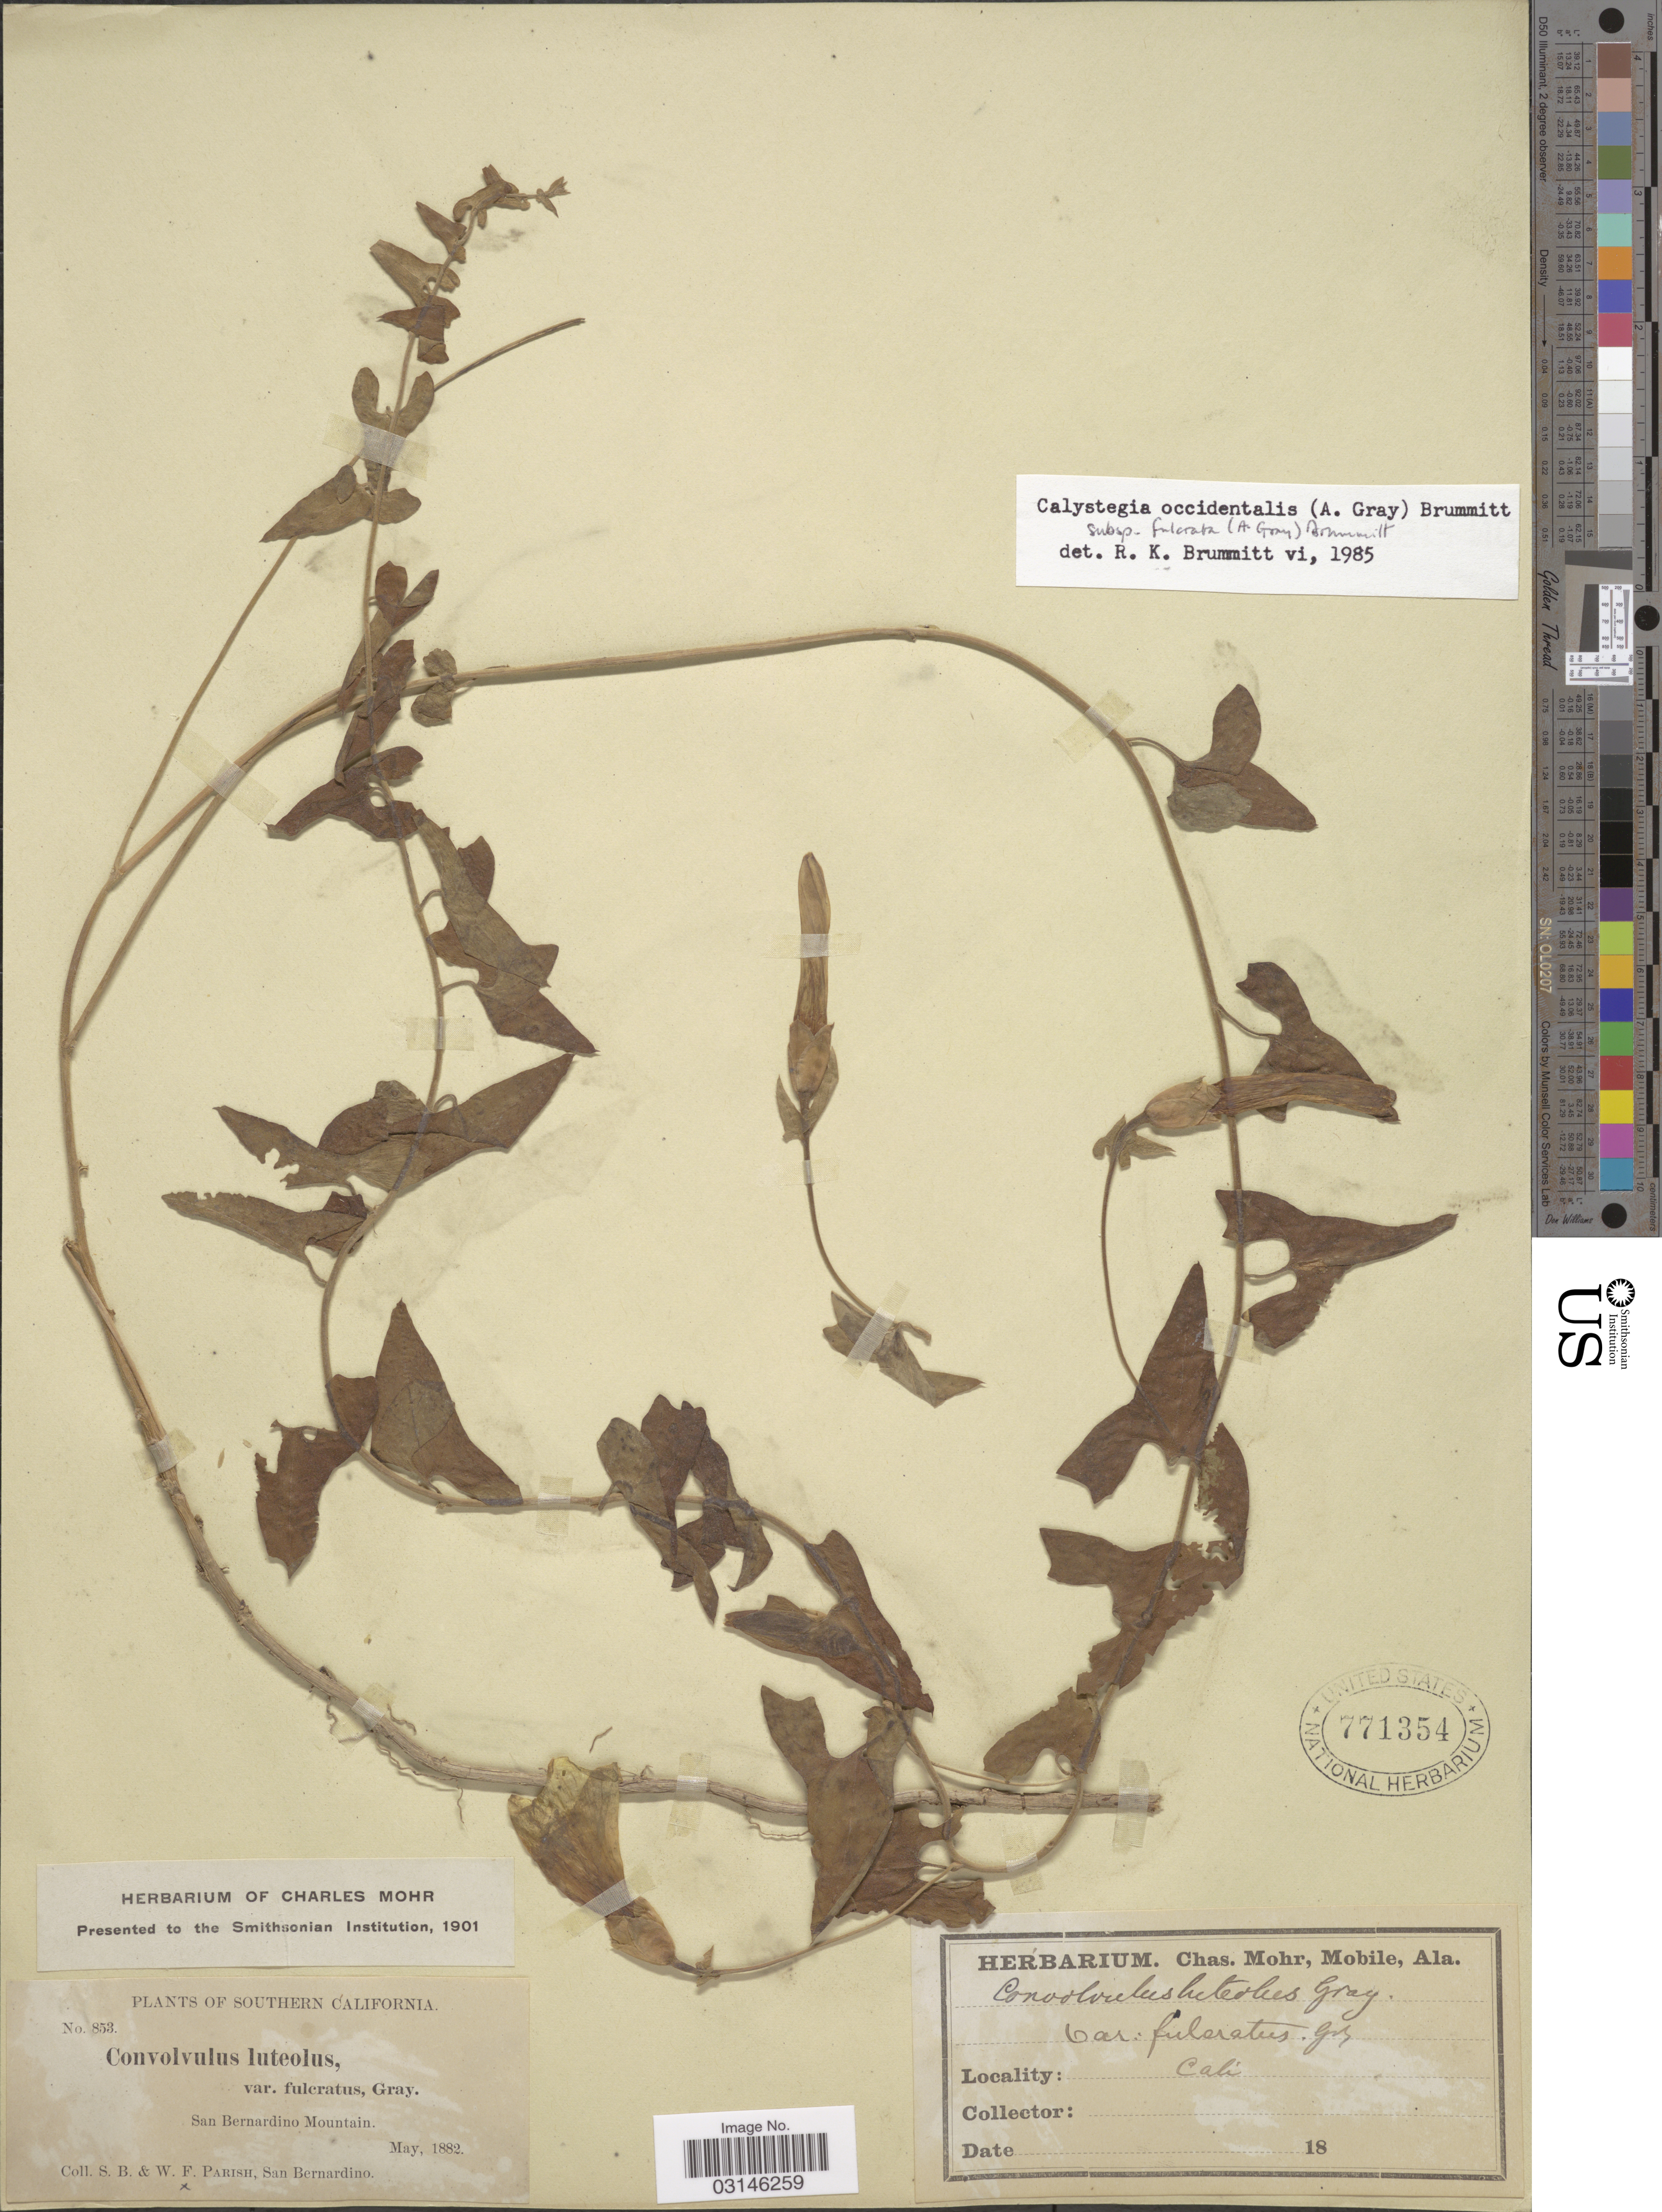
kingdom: Plantae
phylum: Tracheophyta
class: Magnoliopsida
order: Solanales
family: Convolvulaceae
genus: Calystegia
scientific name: Calystegia occidentalis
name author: (A. Gray) Brummitt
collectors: S. B. Parish & W. F. Parish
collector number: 853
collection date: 1882-05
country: United States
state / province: California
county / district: San Bernardino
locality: Southern California. San Bernardino Mountain.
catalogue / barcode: US 771354